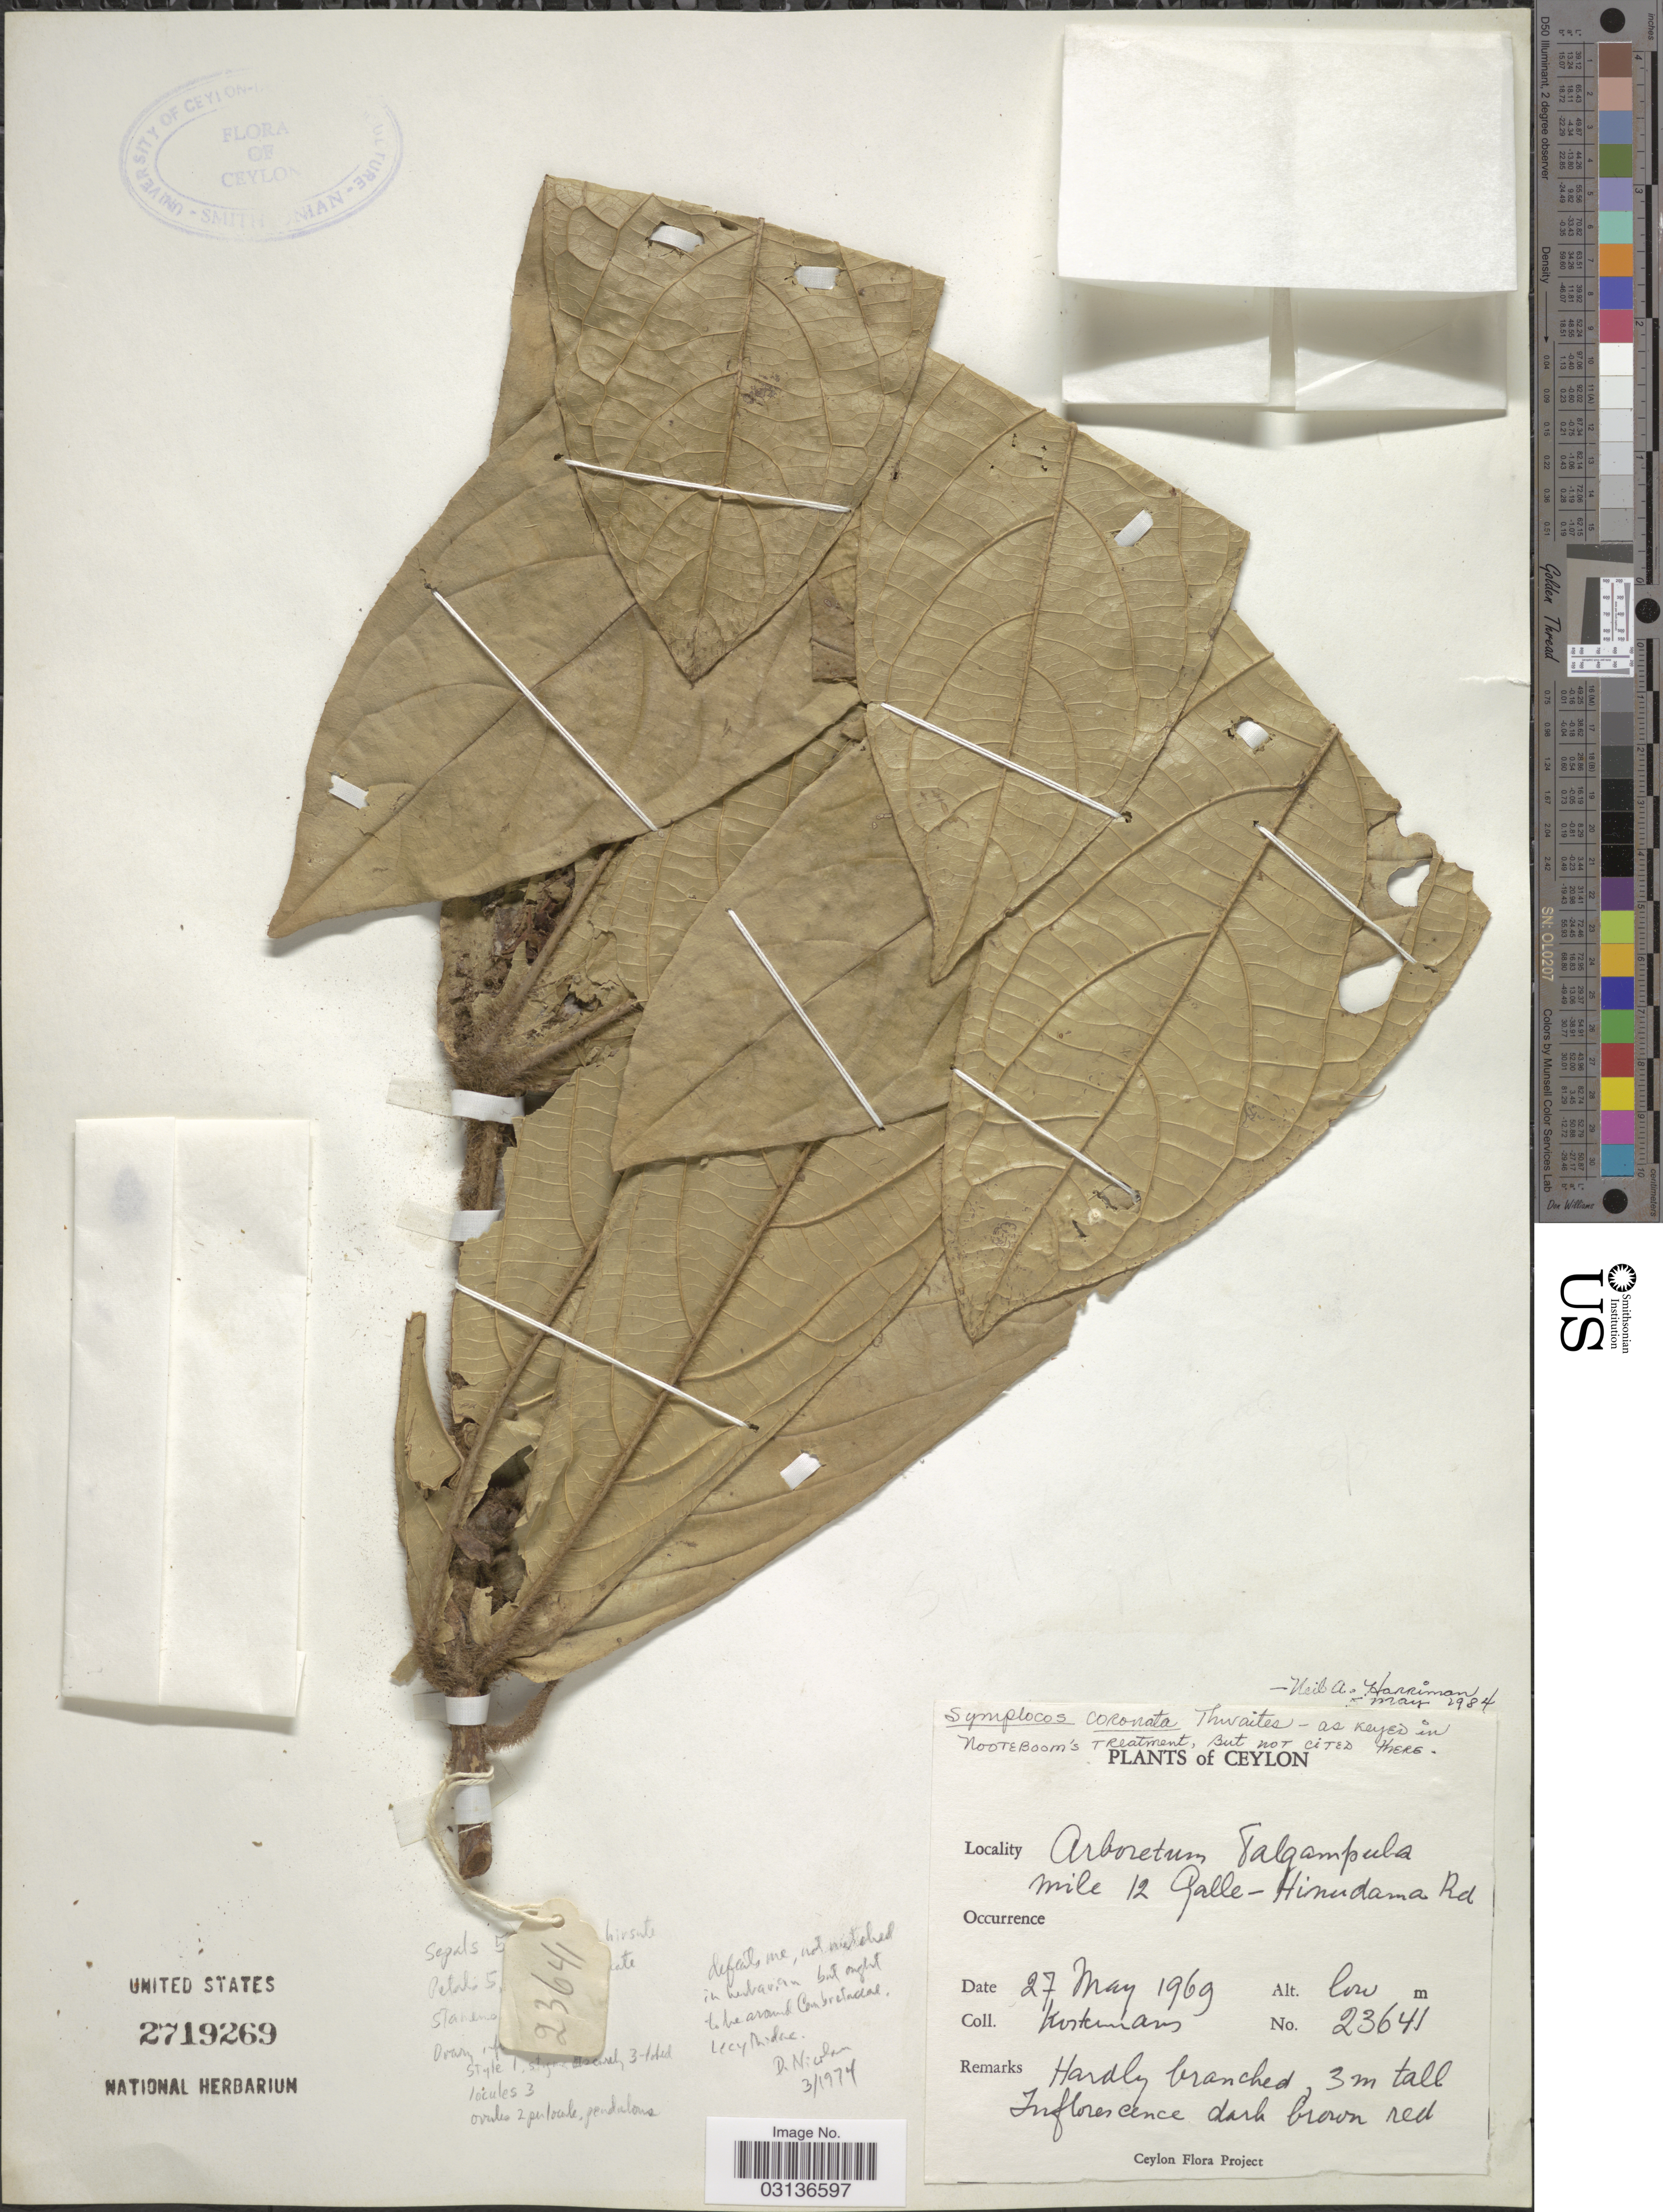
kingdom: Plantae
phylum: Tracheophyta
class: Magnoliopsida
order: Ericales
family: Symplocaceae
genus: Symplocos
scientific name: Symplocos coronata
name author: Thwaites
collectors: Kostermans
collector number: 23641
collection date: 1969-05-27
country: Sri Lanka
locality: Ceylon. Arboretum Talgampula mile 12 Galle-Hinudama Rd.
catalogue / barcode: US 2719269